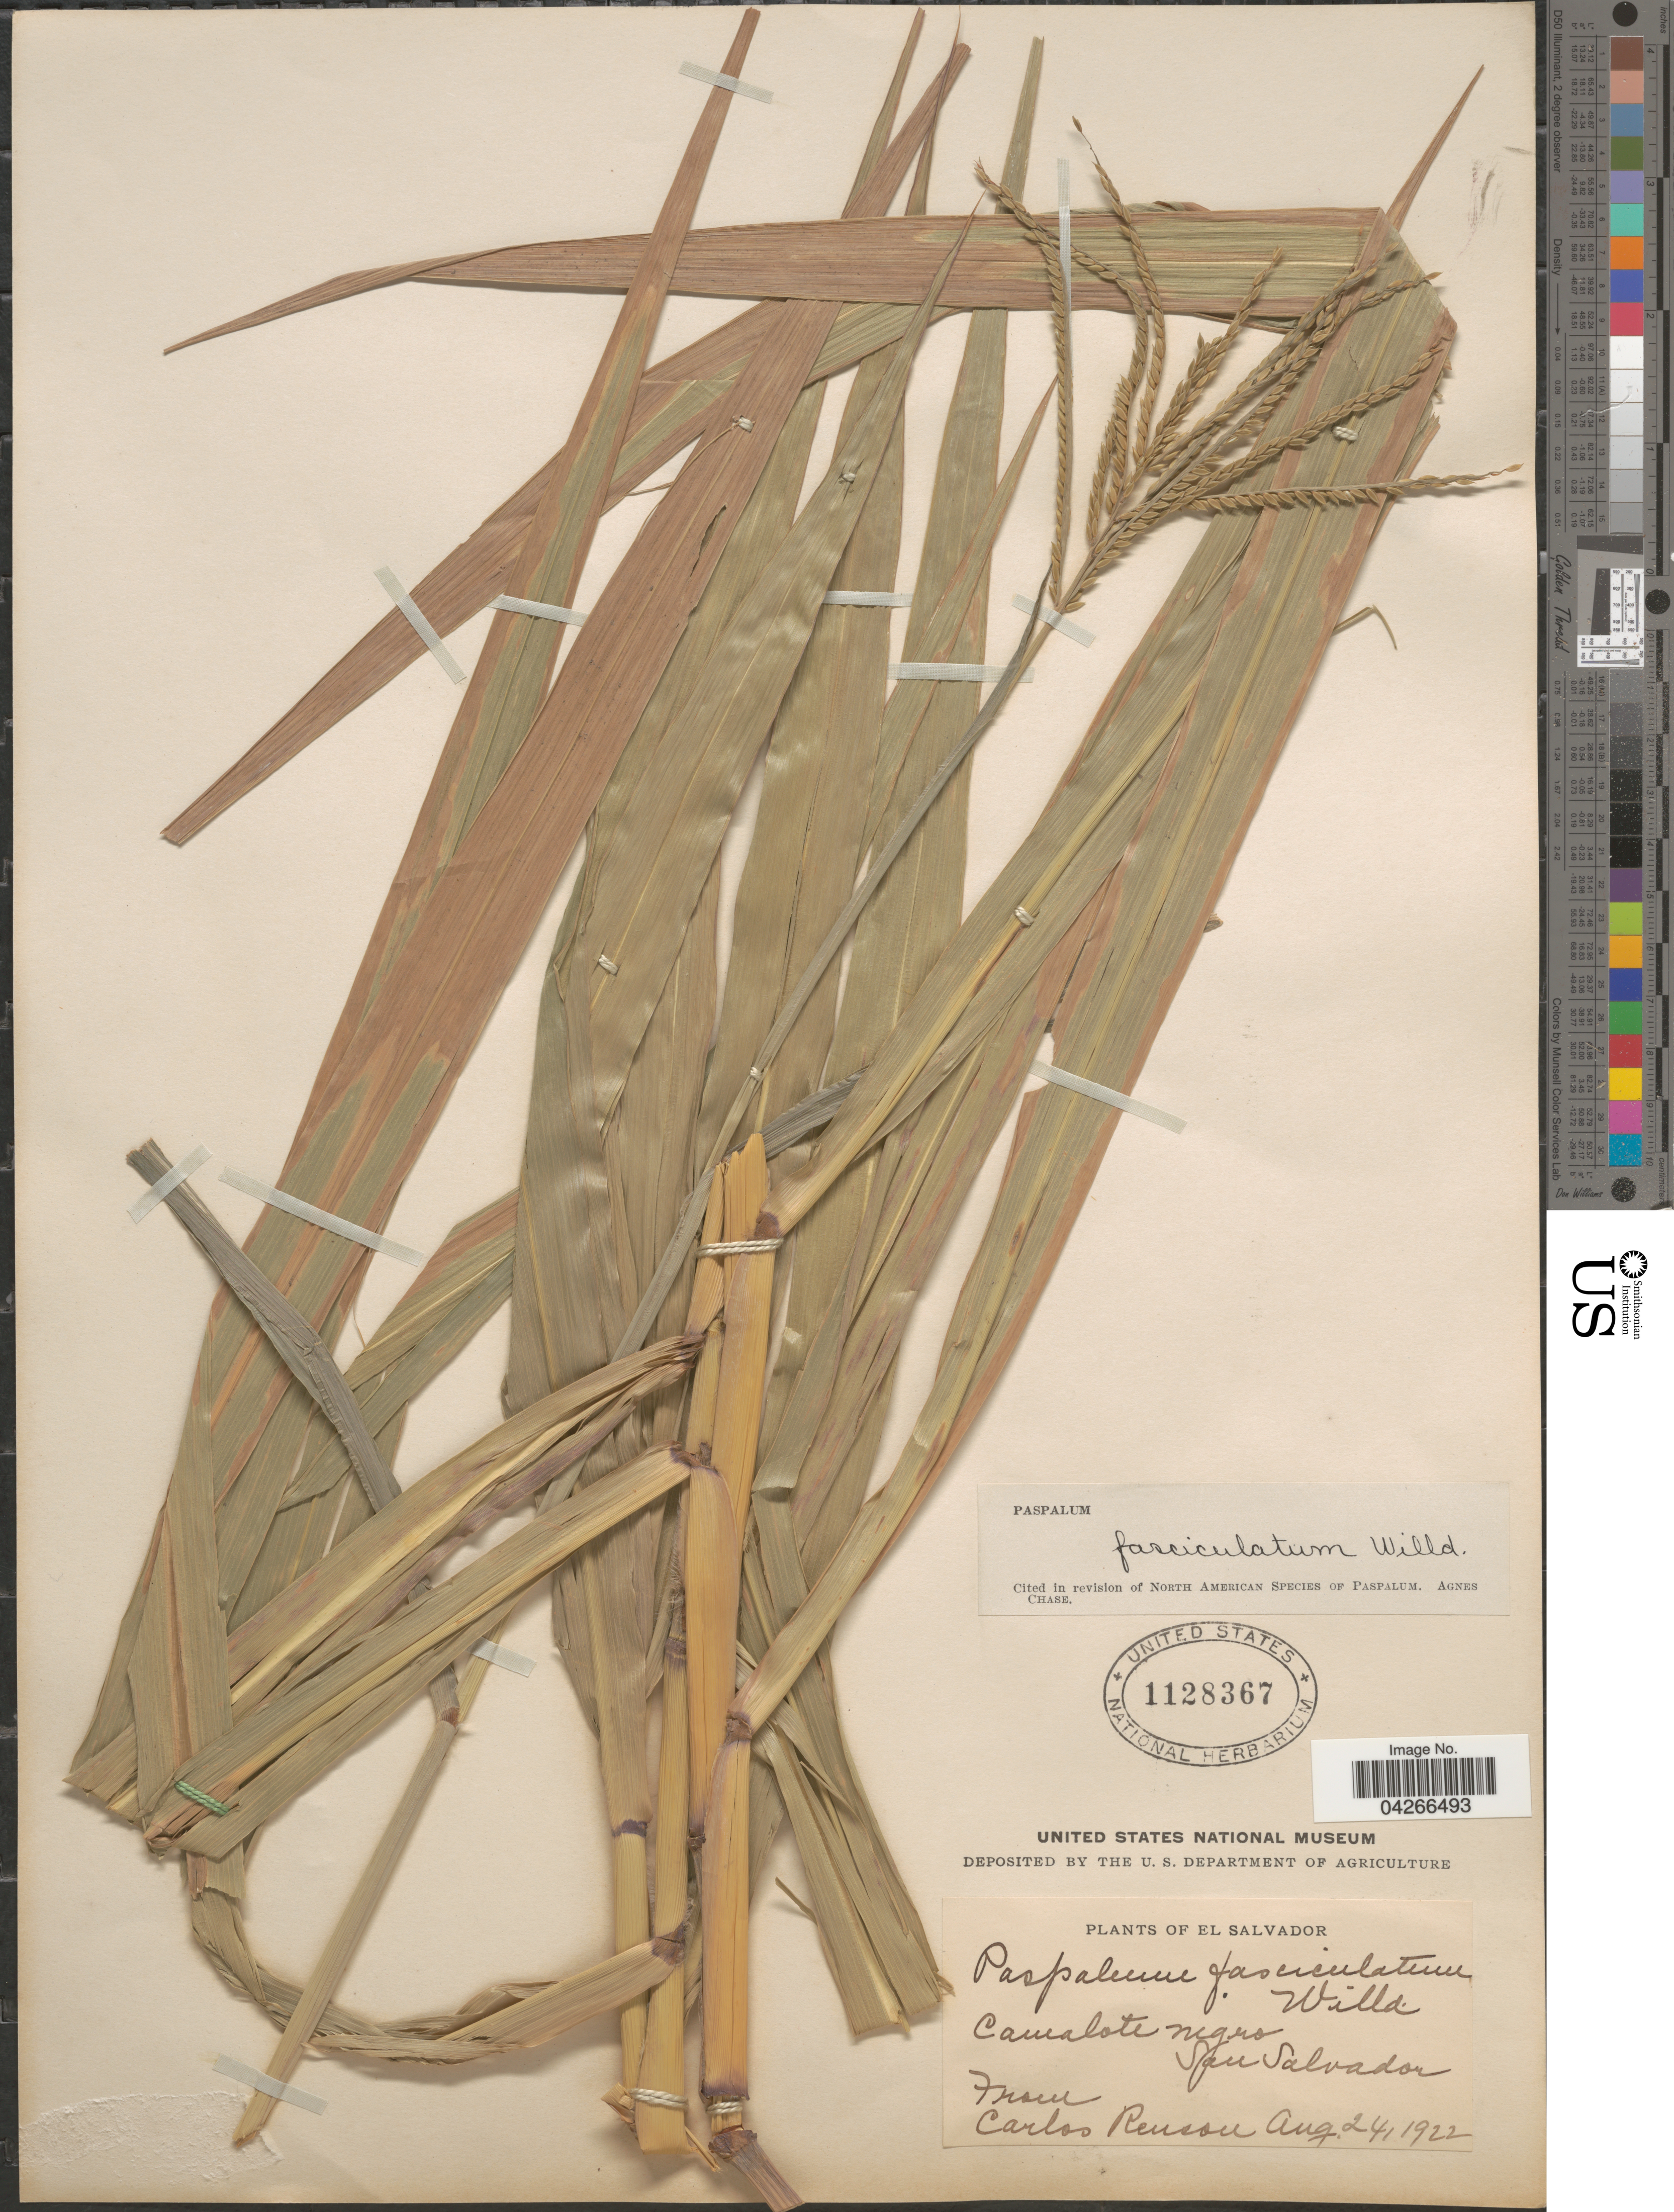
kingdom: Plantae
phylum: Tracheophyta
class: Liliopsida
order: Poales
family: Poaceae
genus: Paspalum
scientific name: Paspalum fasciculatum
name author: Willd. ex Flüggé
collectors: C. Renson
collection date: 1922-08-24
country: El Salvador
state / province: San Salvador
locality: Camalote negro San Salvador.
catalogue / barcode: US 1128367